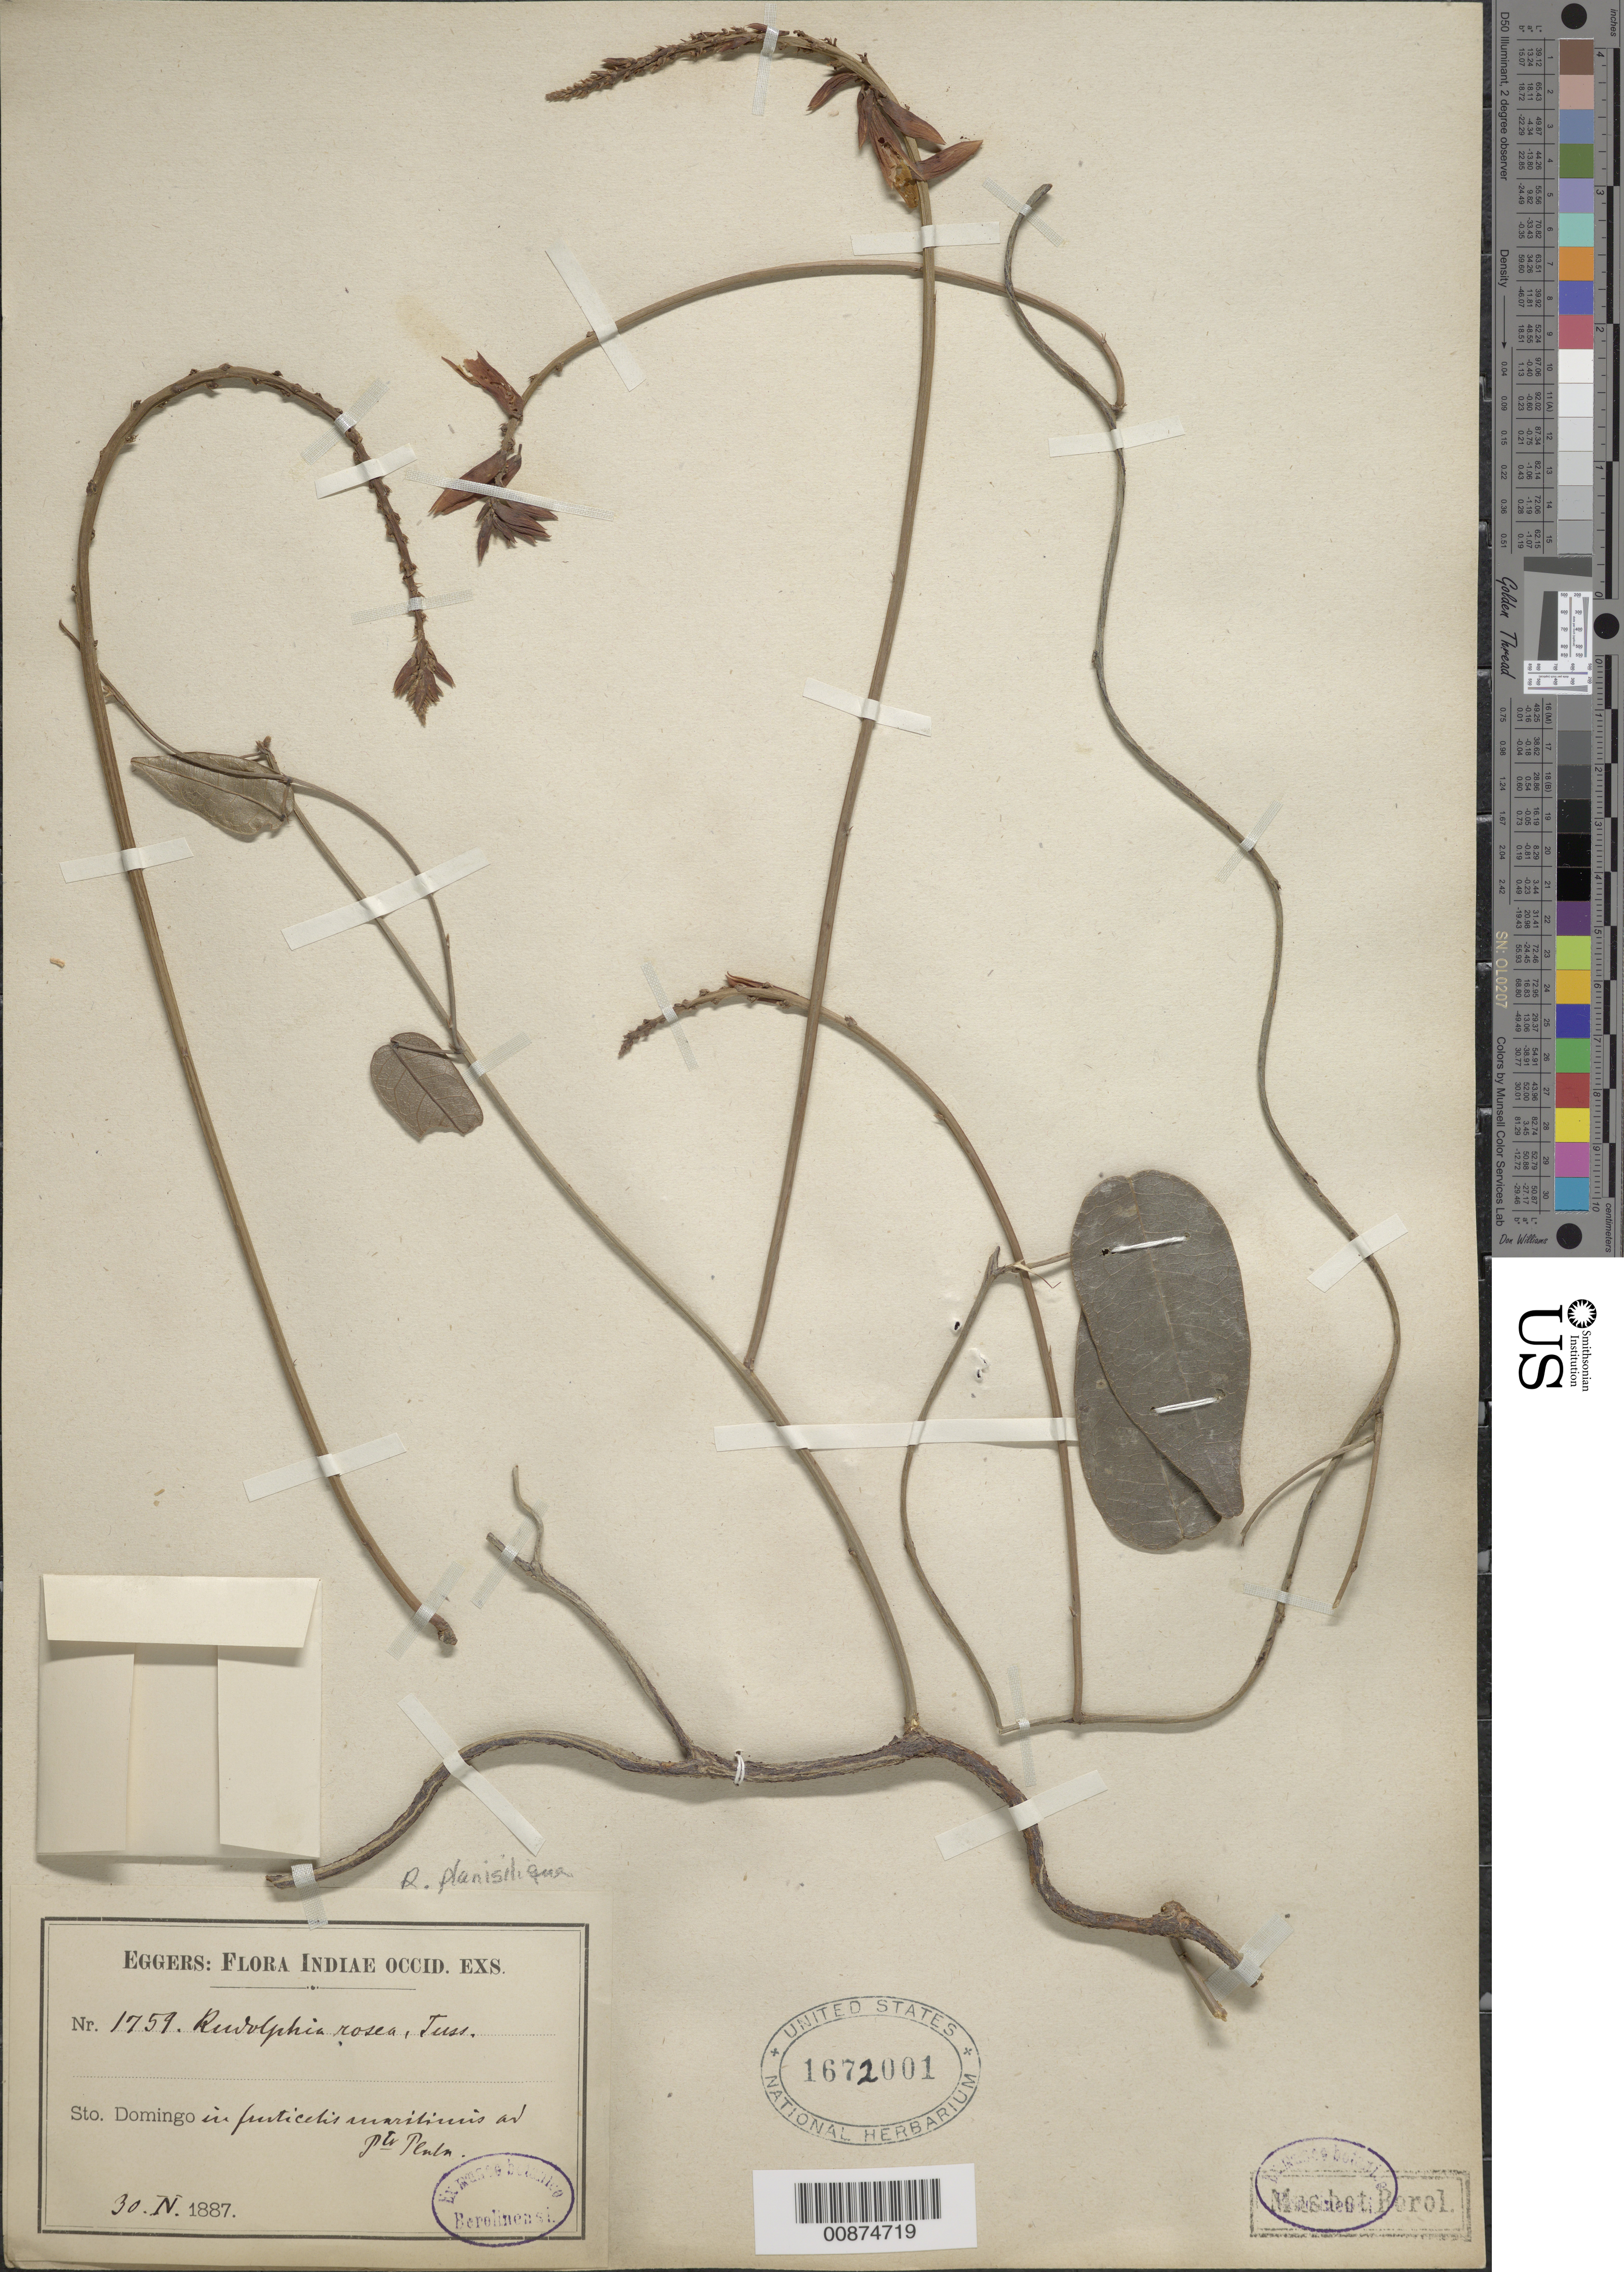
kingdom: Plantae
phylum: Tracheophyta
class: Magnoliopsida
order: Fabales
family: Fabaceae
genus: Rhodopis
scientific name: Rhodopis planisiliqua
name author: (L.) Urb.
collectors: H. F. A. von Eggers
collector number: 1759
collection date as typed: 30 Apr 1887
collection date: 1887-04-30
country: Dominican Republic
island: Hispaniola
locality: Ad Puerto Plata.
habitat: In fruticetis maritimis.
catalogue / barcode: US 1672001